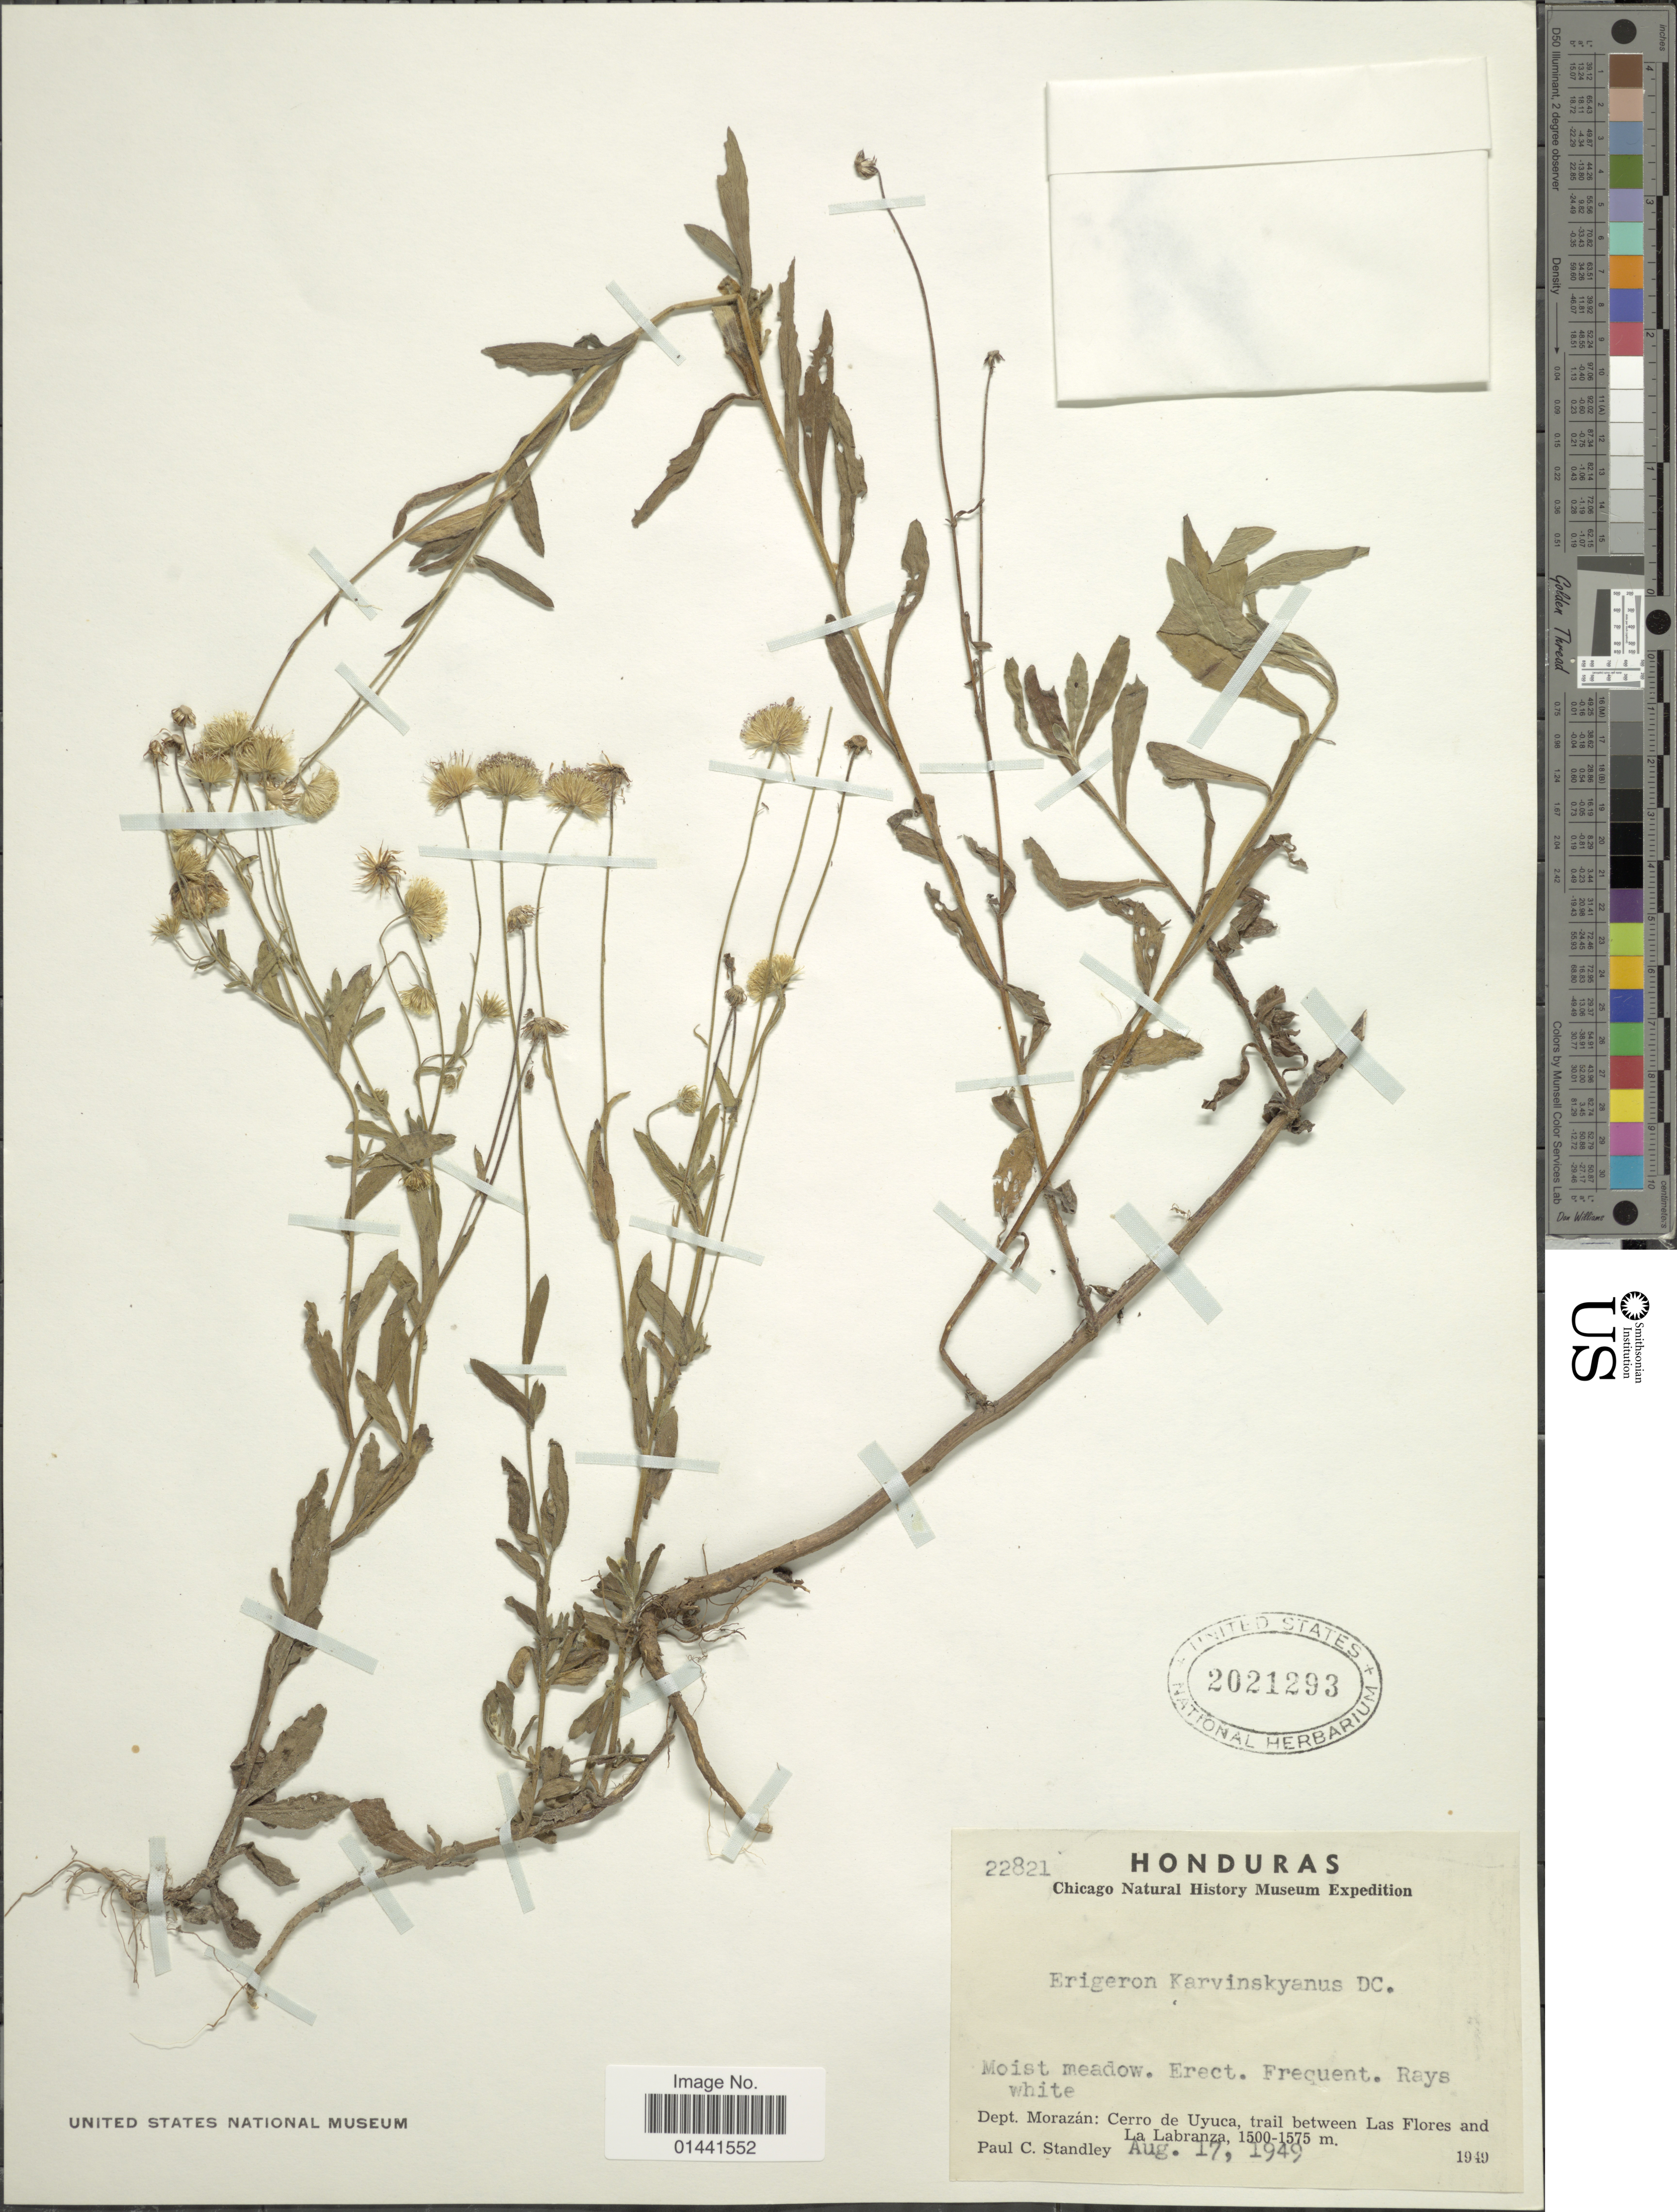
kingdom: Plantae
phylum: Tracheophyta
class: Magnoliopsida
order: Asterales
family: Asteraceae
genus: Erigeron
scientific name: Erigeron karvinskianus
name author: DC.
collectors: P. C. Standley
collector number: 22821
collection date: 1949-08-17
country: Honduras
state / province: Fco. Morazán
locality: Moist meadow, Dept. Morazán: Cerro de Uyuca, trail between Los Flores and La Labranza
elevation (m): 1500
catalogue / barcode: US 2021293